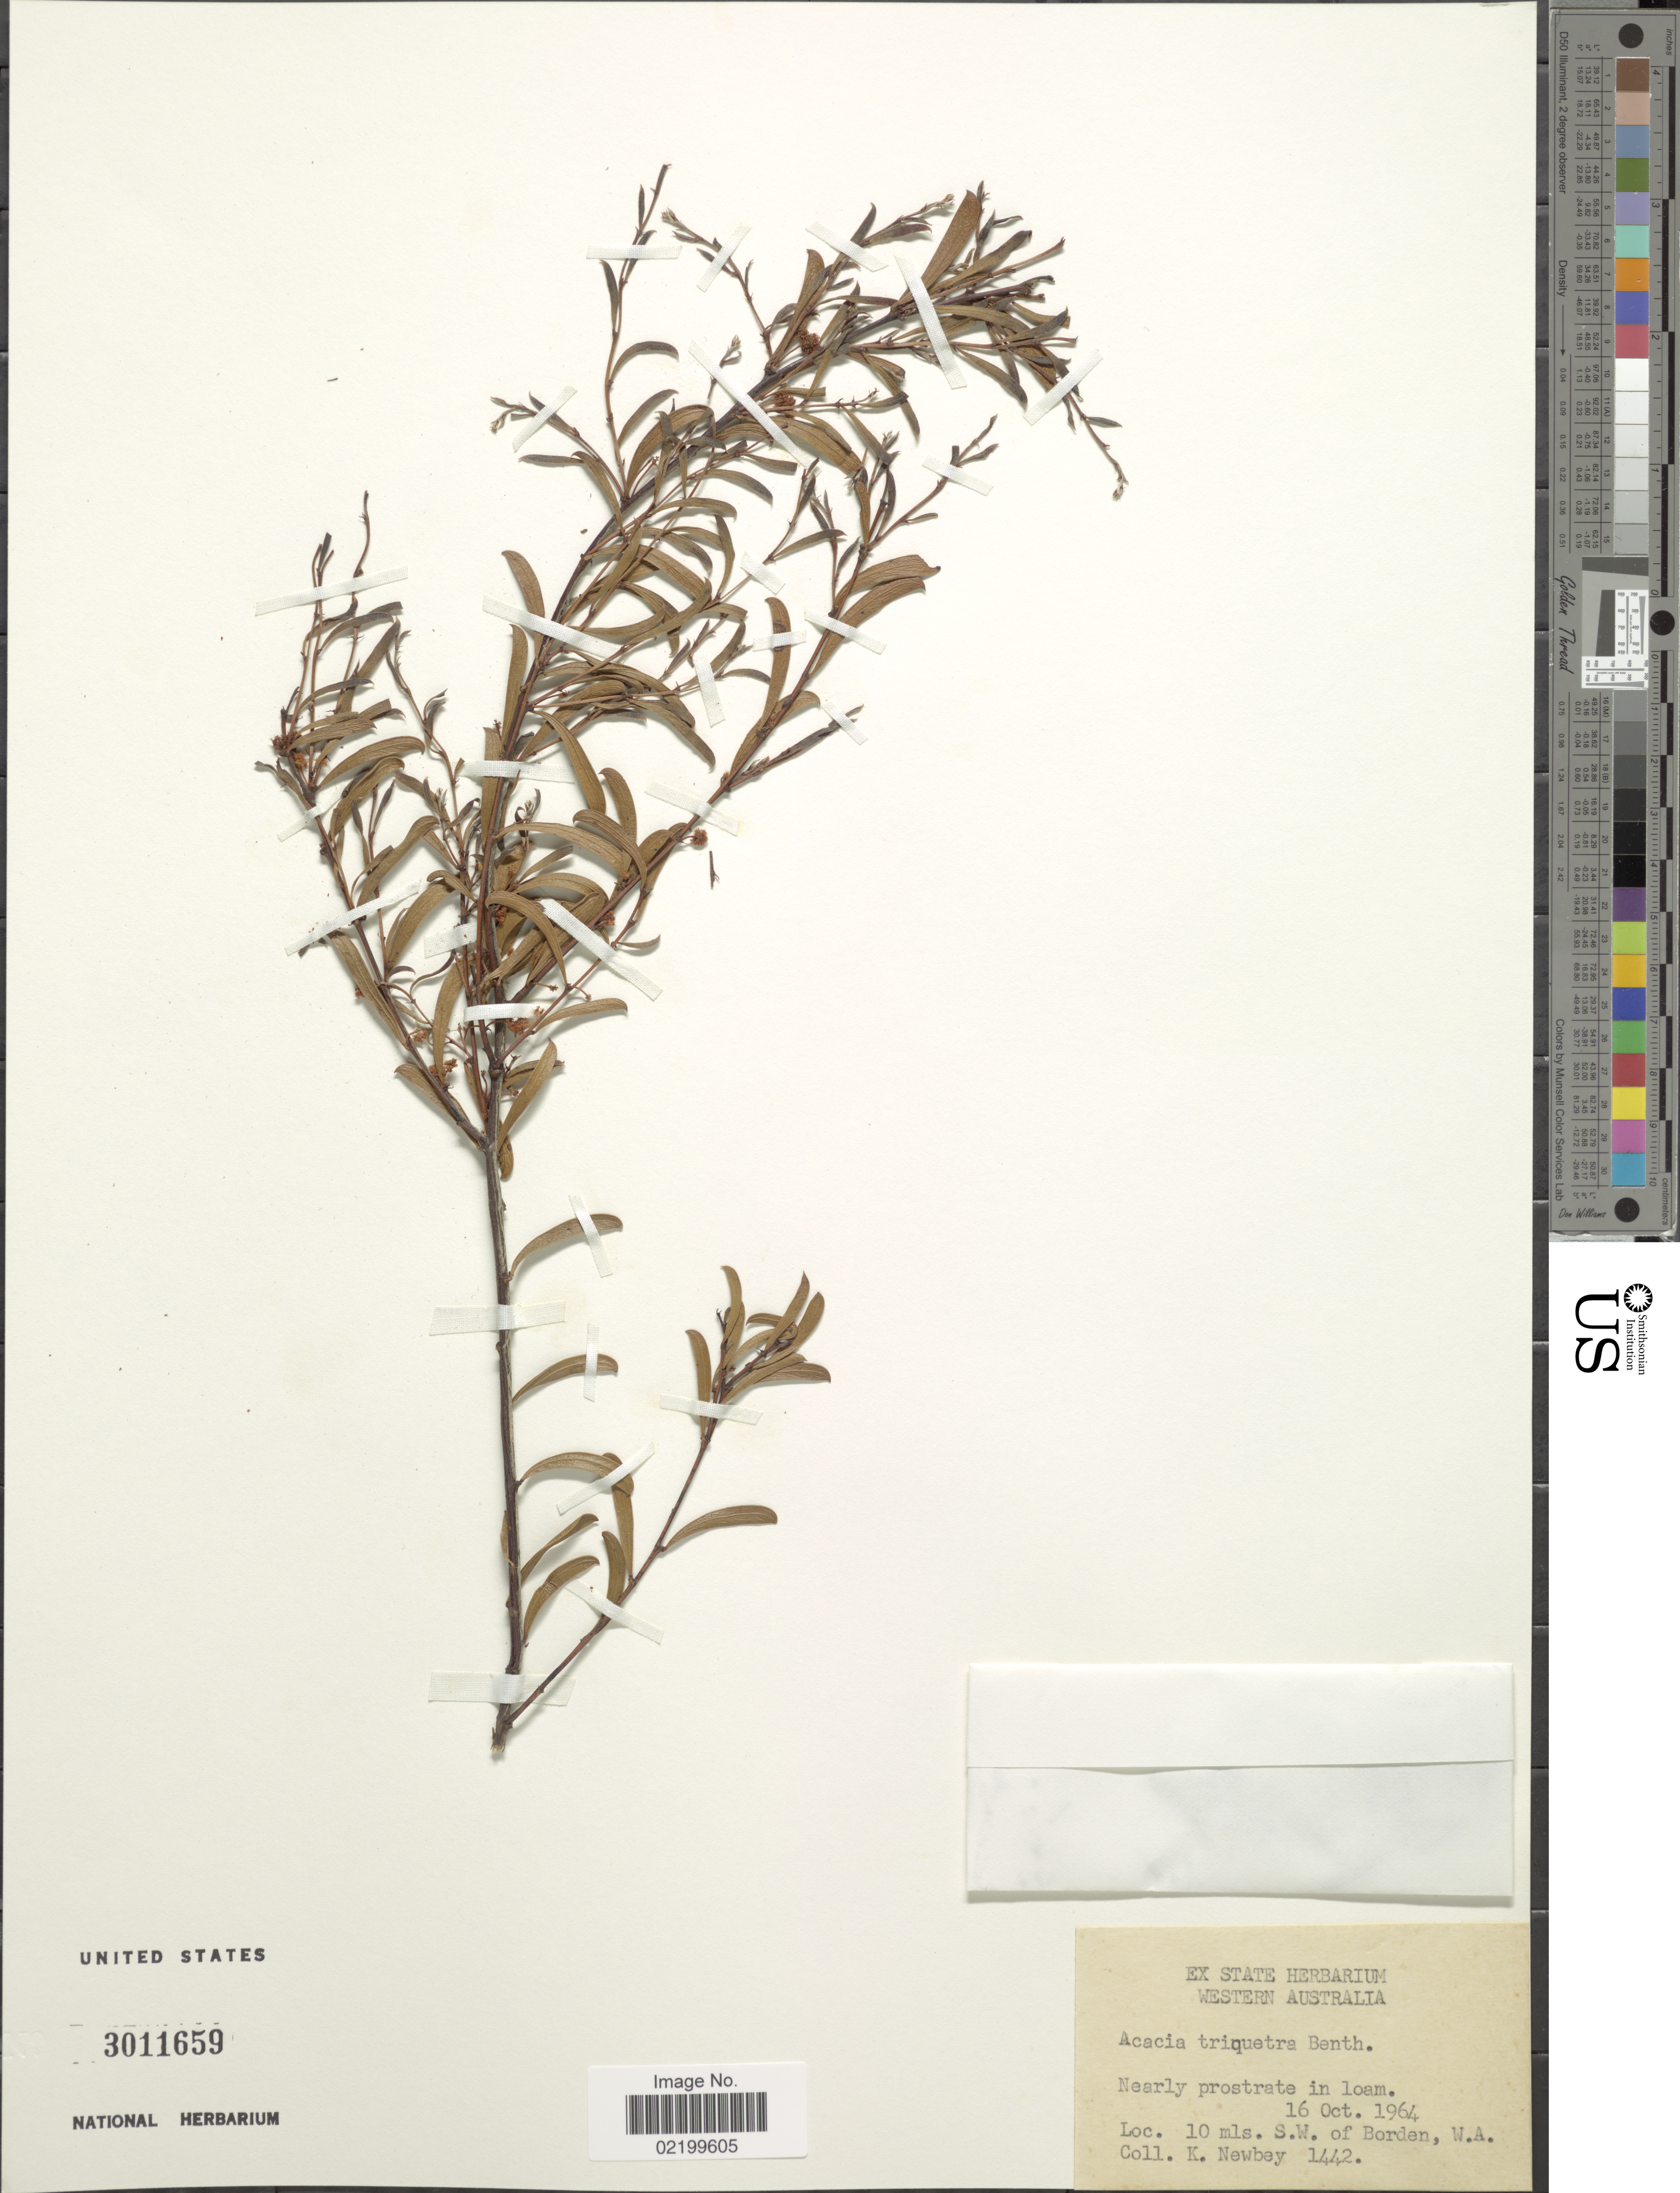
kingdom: Plantae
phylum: Tracheophyta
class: Magnoliopsida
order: Fabales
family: Fabaceae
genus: Acacia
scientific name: Acacia triquetra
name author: Benth.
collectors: K. Newbey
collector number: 1442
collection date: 1964-10-16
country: Australia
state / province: Western Australia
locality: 10 miles S.W. of Borden, W. A.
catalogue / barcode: US 3011659